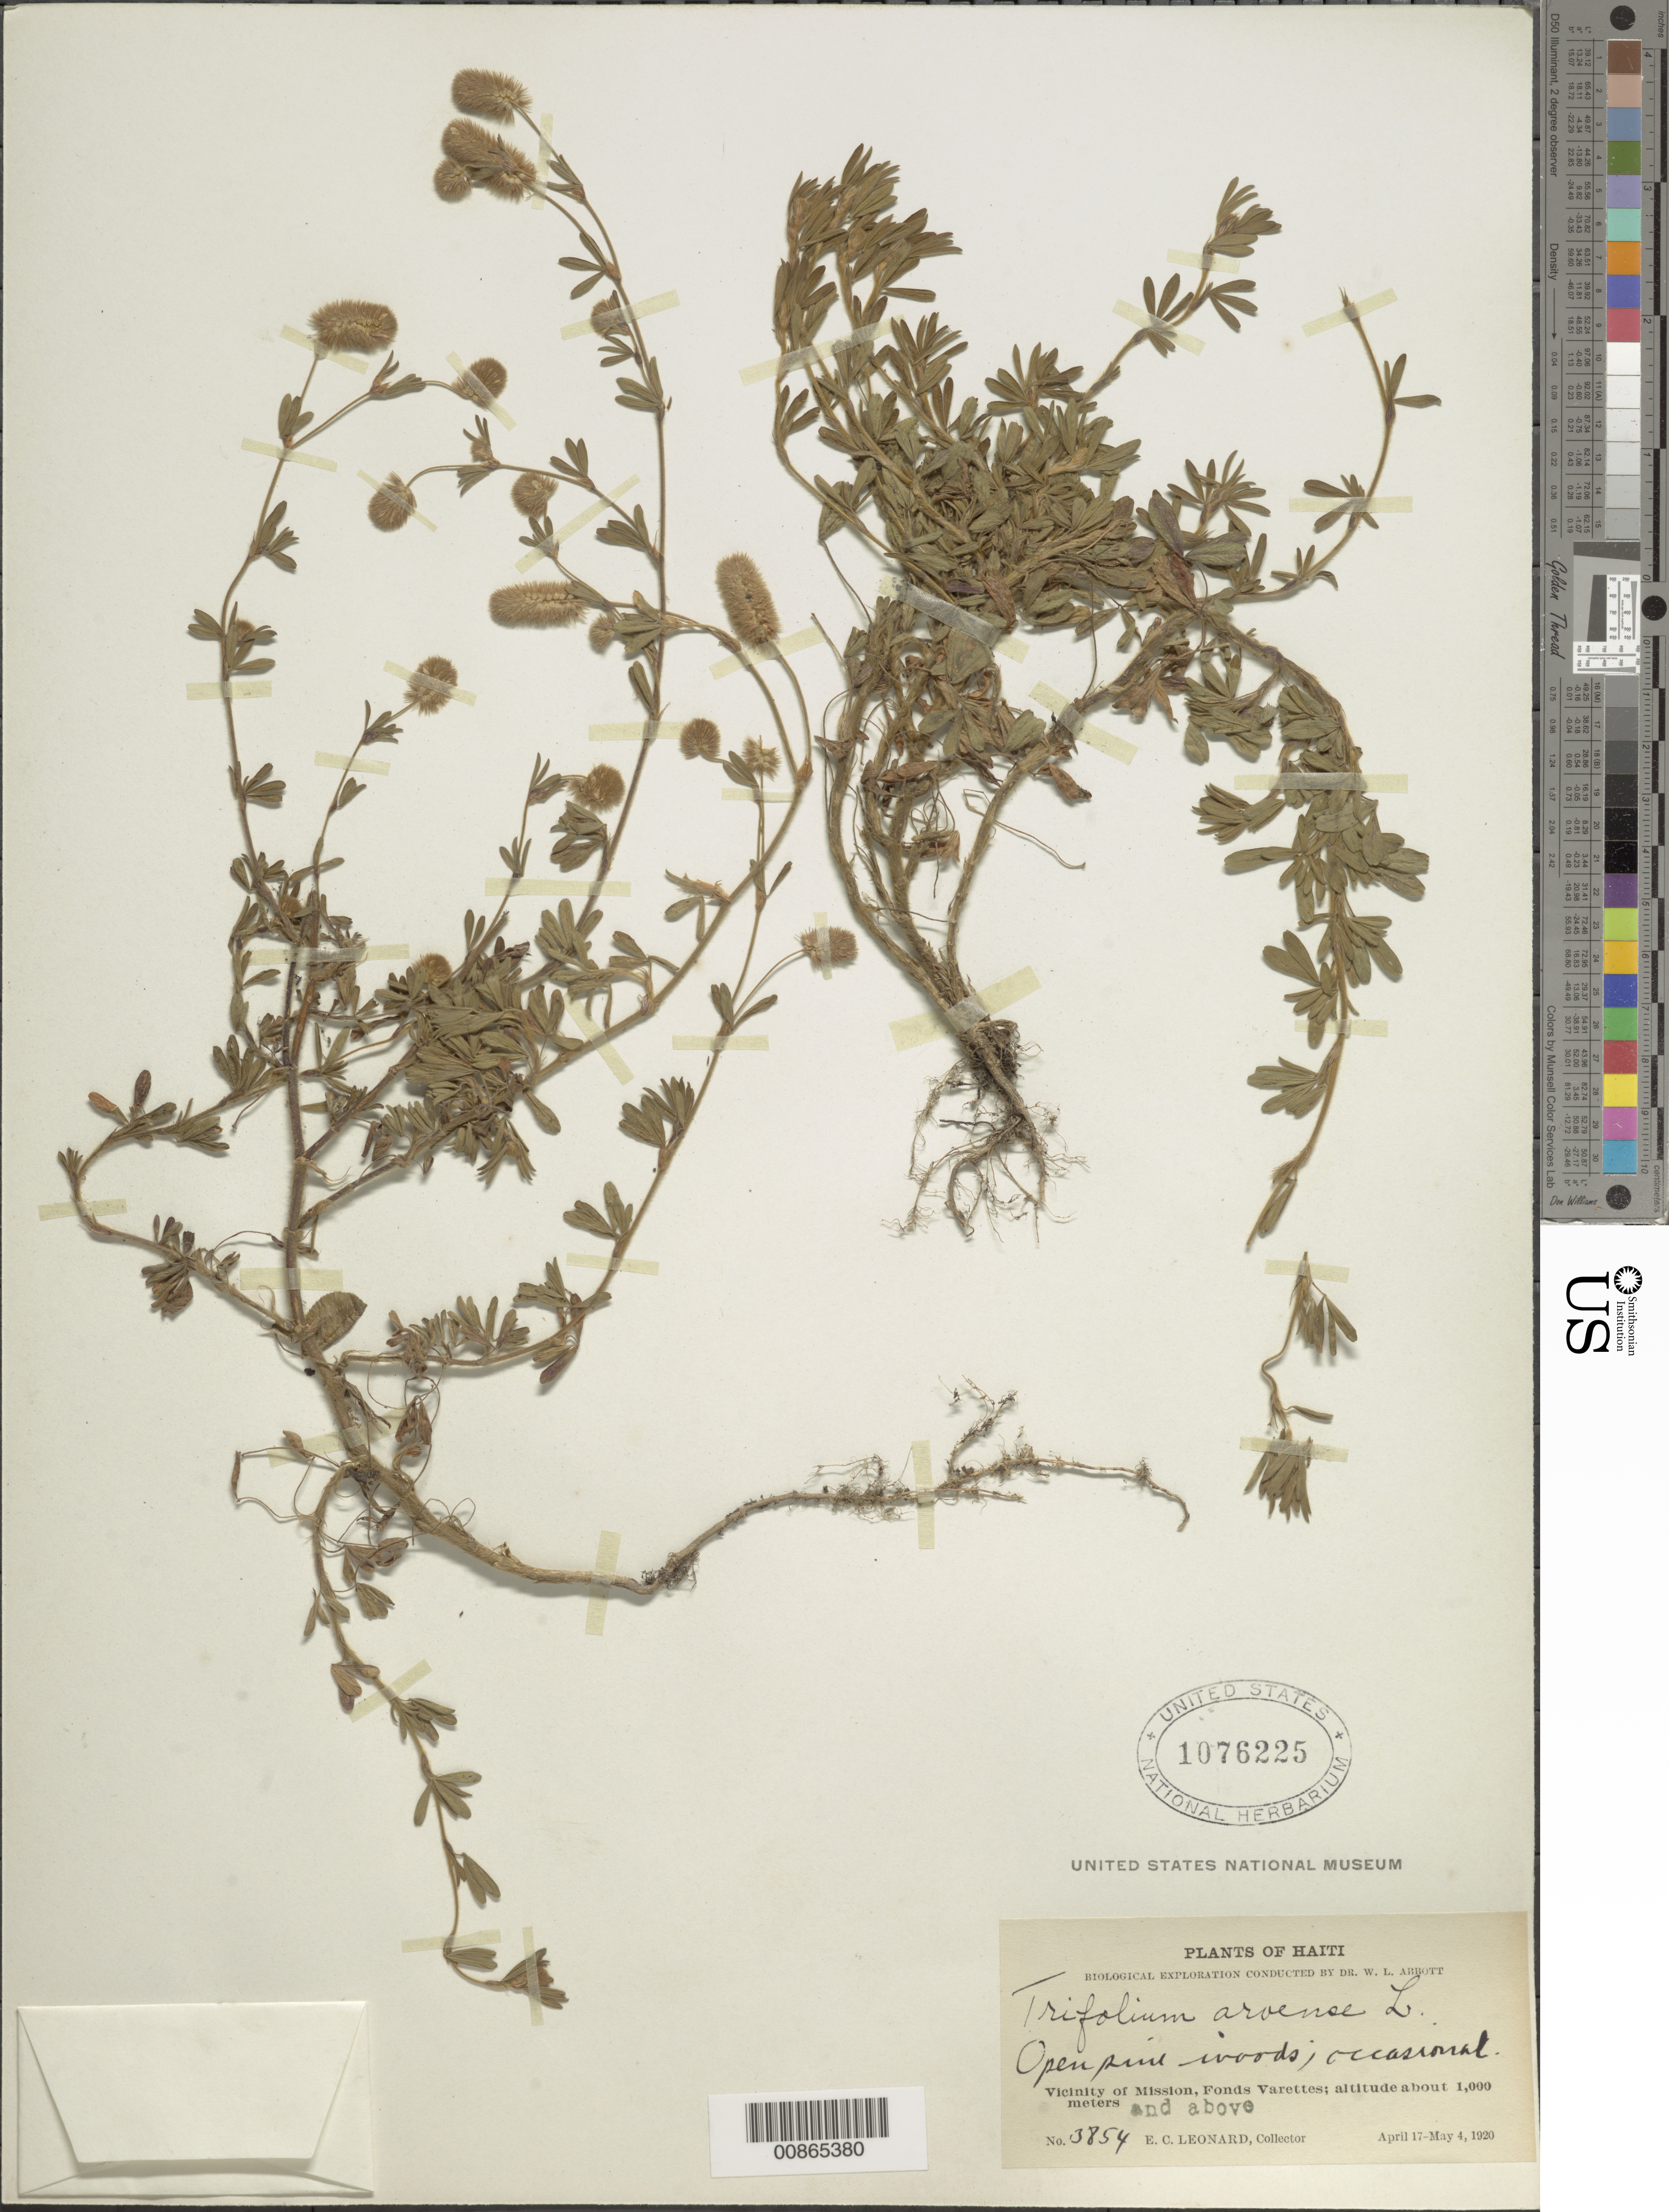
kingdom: Plantae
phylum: Tracheophyta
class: Magnoliopsida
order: Fabales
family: Fabaceae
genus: Trifolium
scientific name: Trifolium arvense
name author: L.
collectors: E. C. Leonard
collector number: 3854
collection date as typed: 17 Apr 1920 to 04 May 1920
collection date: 1920-04-17/1920-05-04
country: Haiti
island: Hispaniola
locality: Vicinity of Mission, Fonds Varettes.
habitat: Open pine woods.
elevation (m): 1000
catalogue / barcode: US 1076225